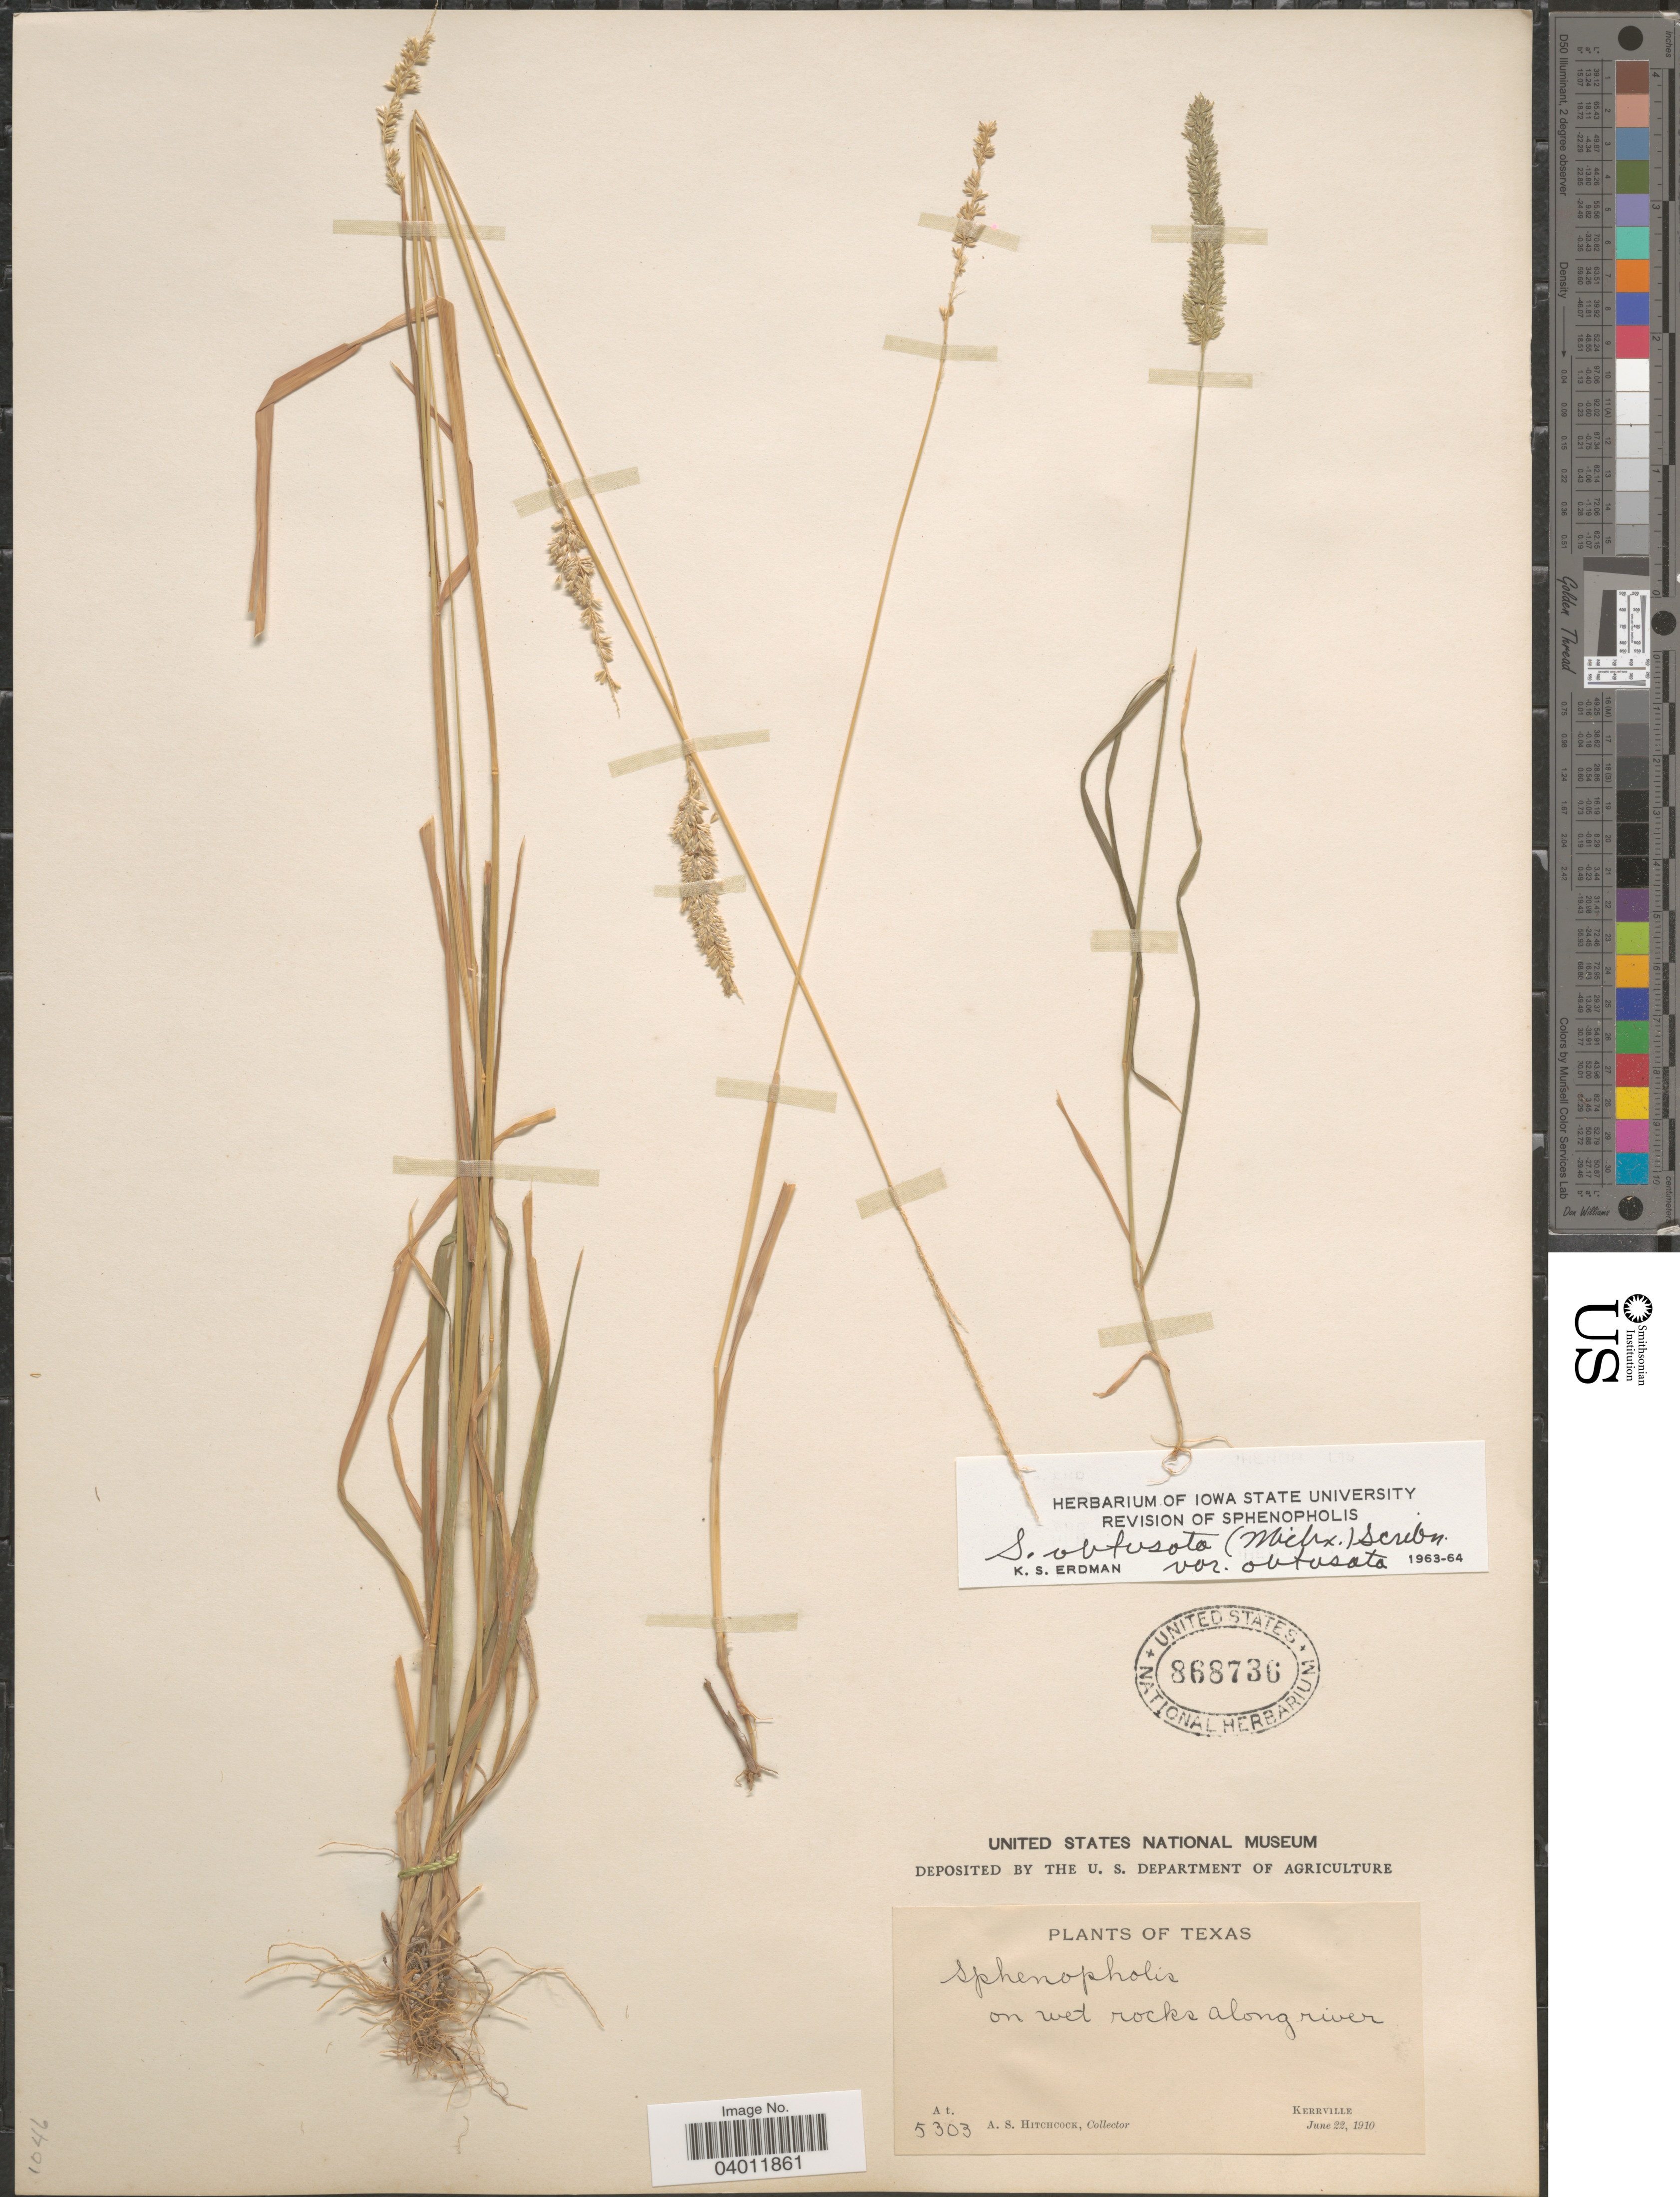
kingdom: Plantae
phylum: Tracheophyta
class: Liliopsida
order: Poales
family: Poaceae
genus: Sphenopholis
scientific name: Sphenopholis obtusata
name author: (Michx.) Scribn.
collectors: A. S. Hitchcock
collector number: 5303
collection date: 1910-06-22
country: United States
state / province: Texas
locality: Along river. Kerrville.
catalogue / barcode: US 868736